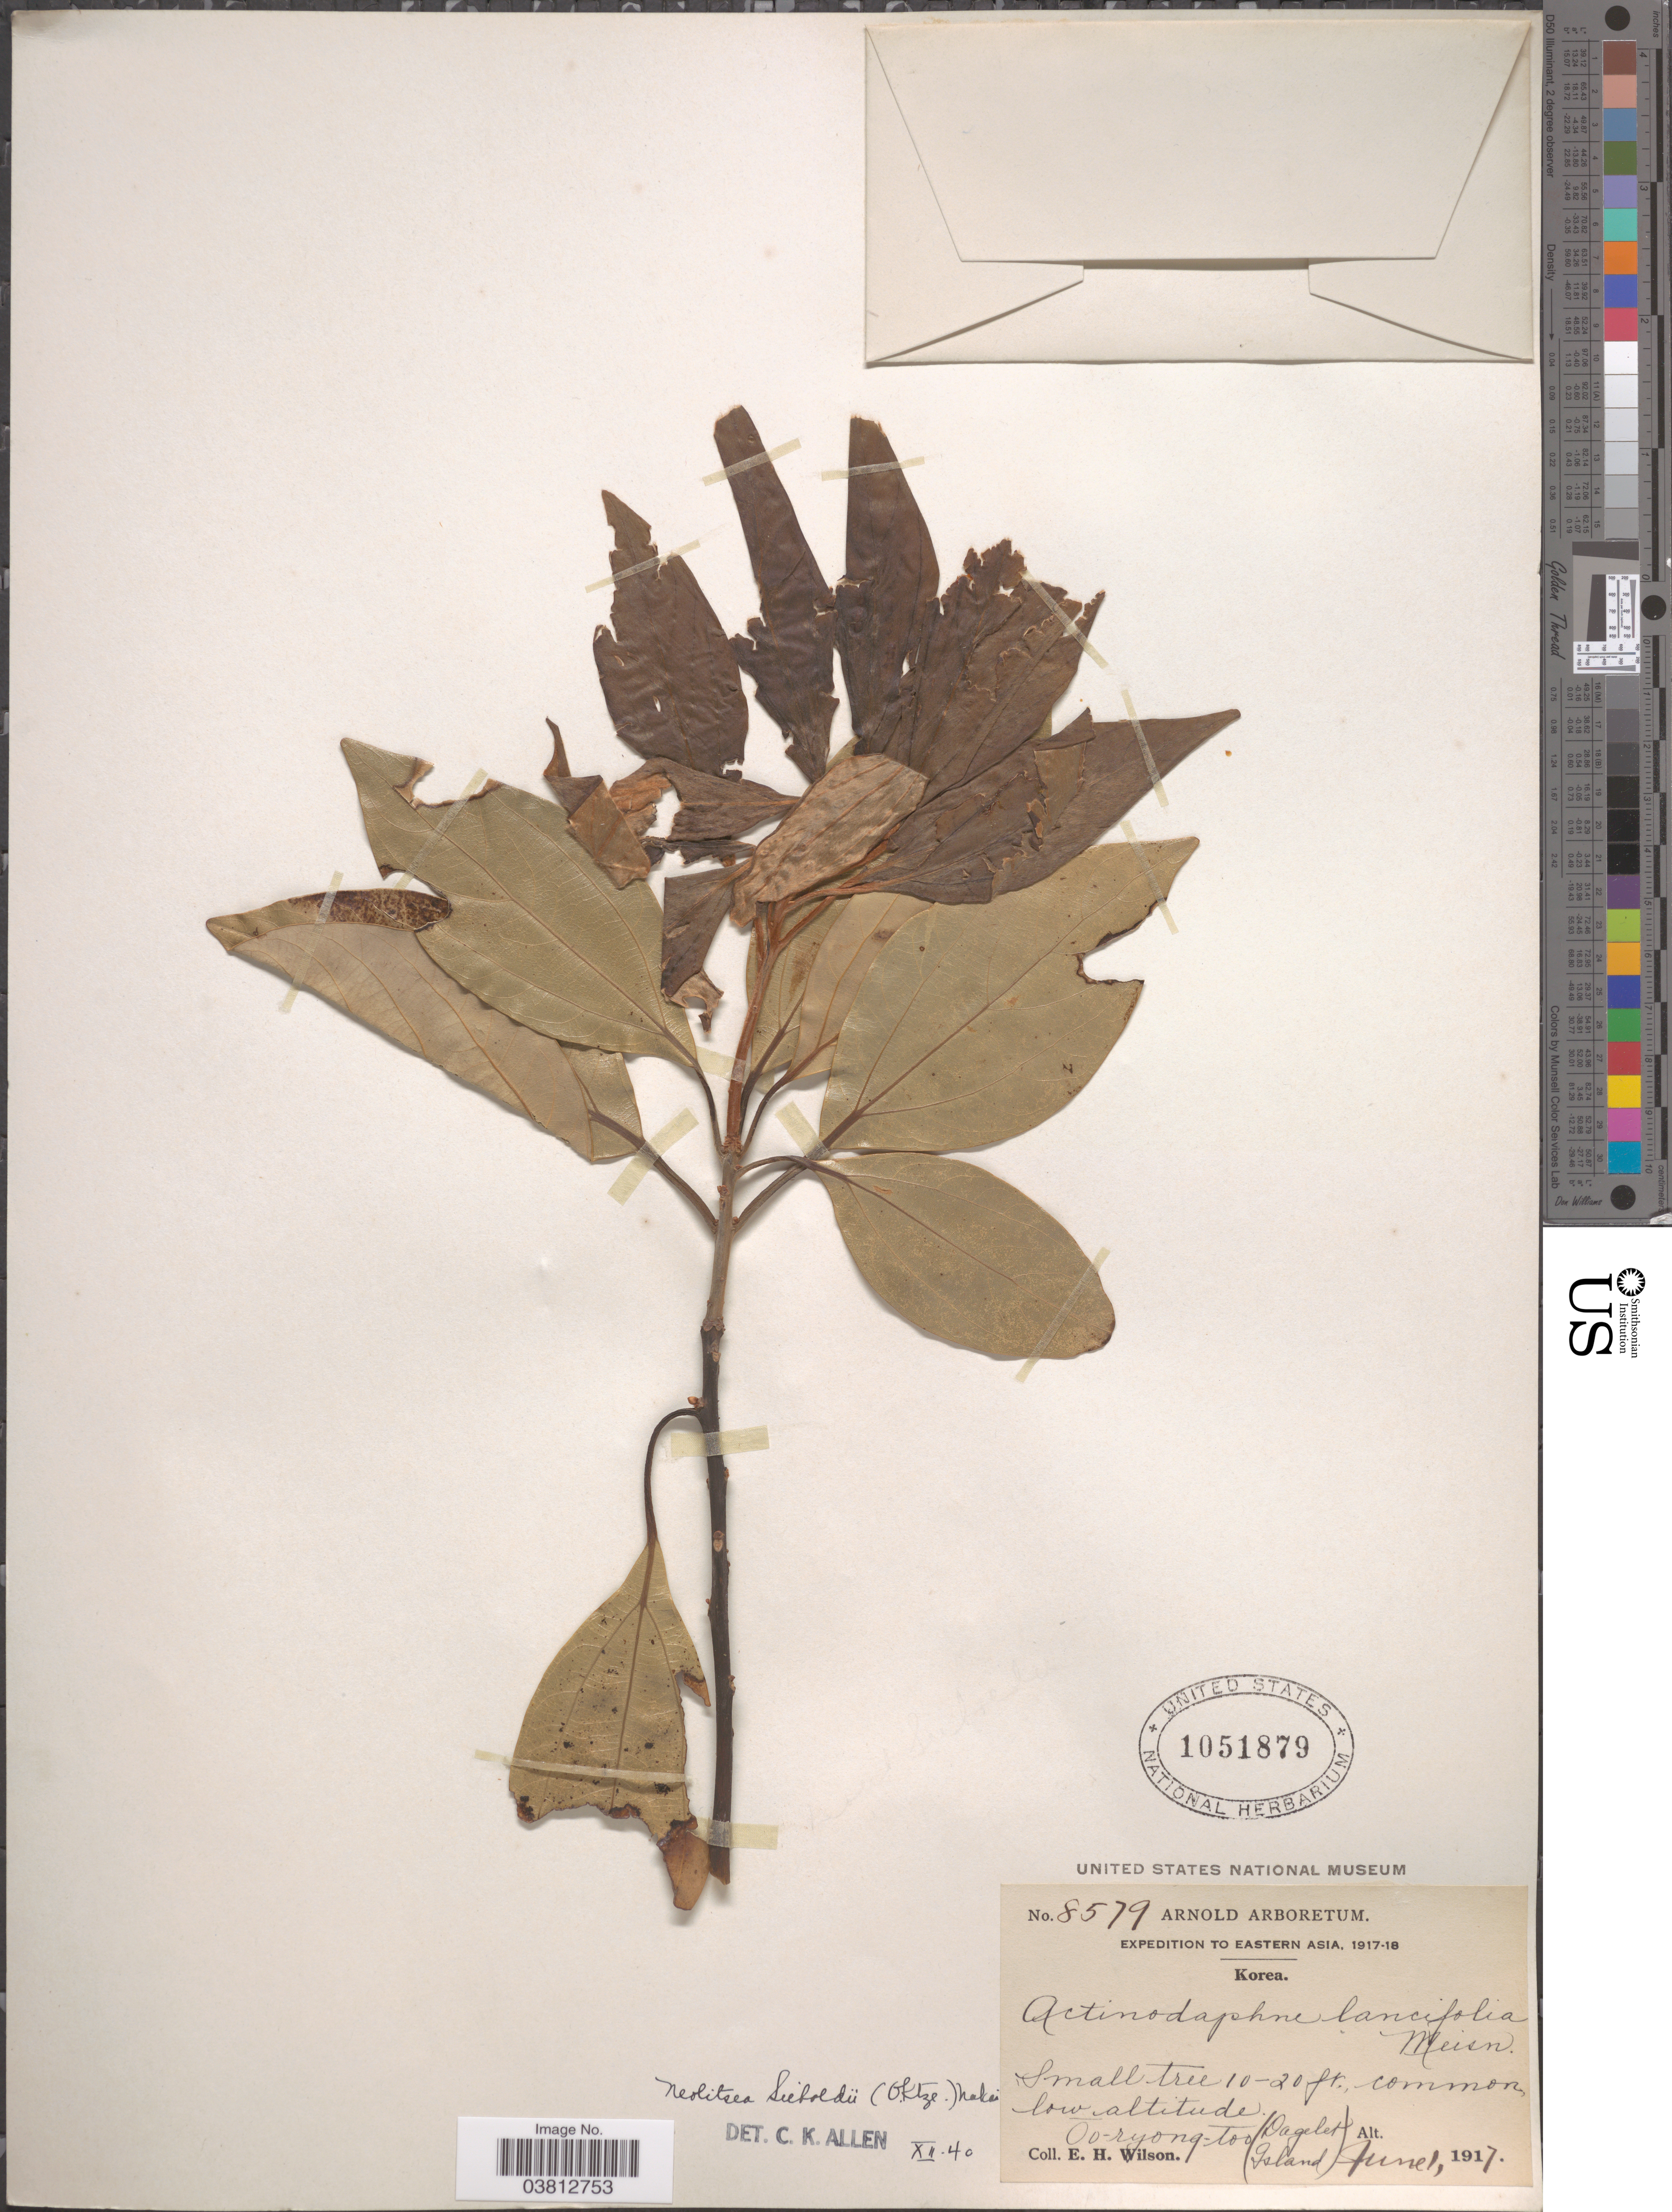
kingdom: Plantae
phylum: Tracheophyta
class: Magnoliopsida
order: Laurales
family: Lauraceae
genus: Neolitsea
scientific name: Neolitsea sericea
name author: (Blume) Koidz.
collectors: E. Wilson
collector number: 8579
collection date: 1917-06-01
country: South Korea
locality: Eastern Asia. Oo-ryong-Too (Dagelet Island).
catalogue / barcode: US 1051879